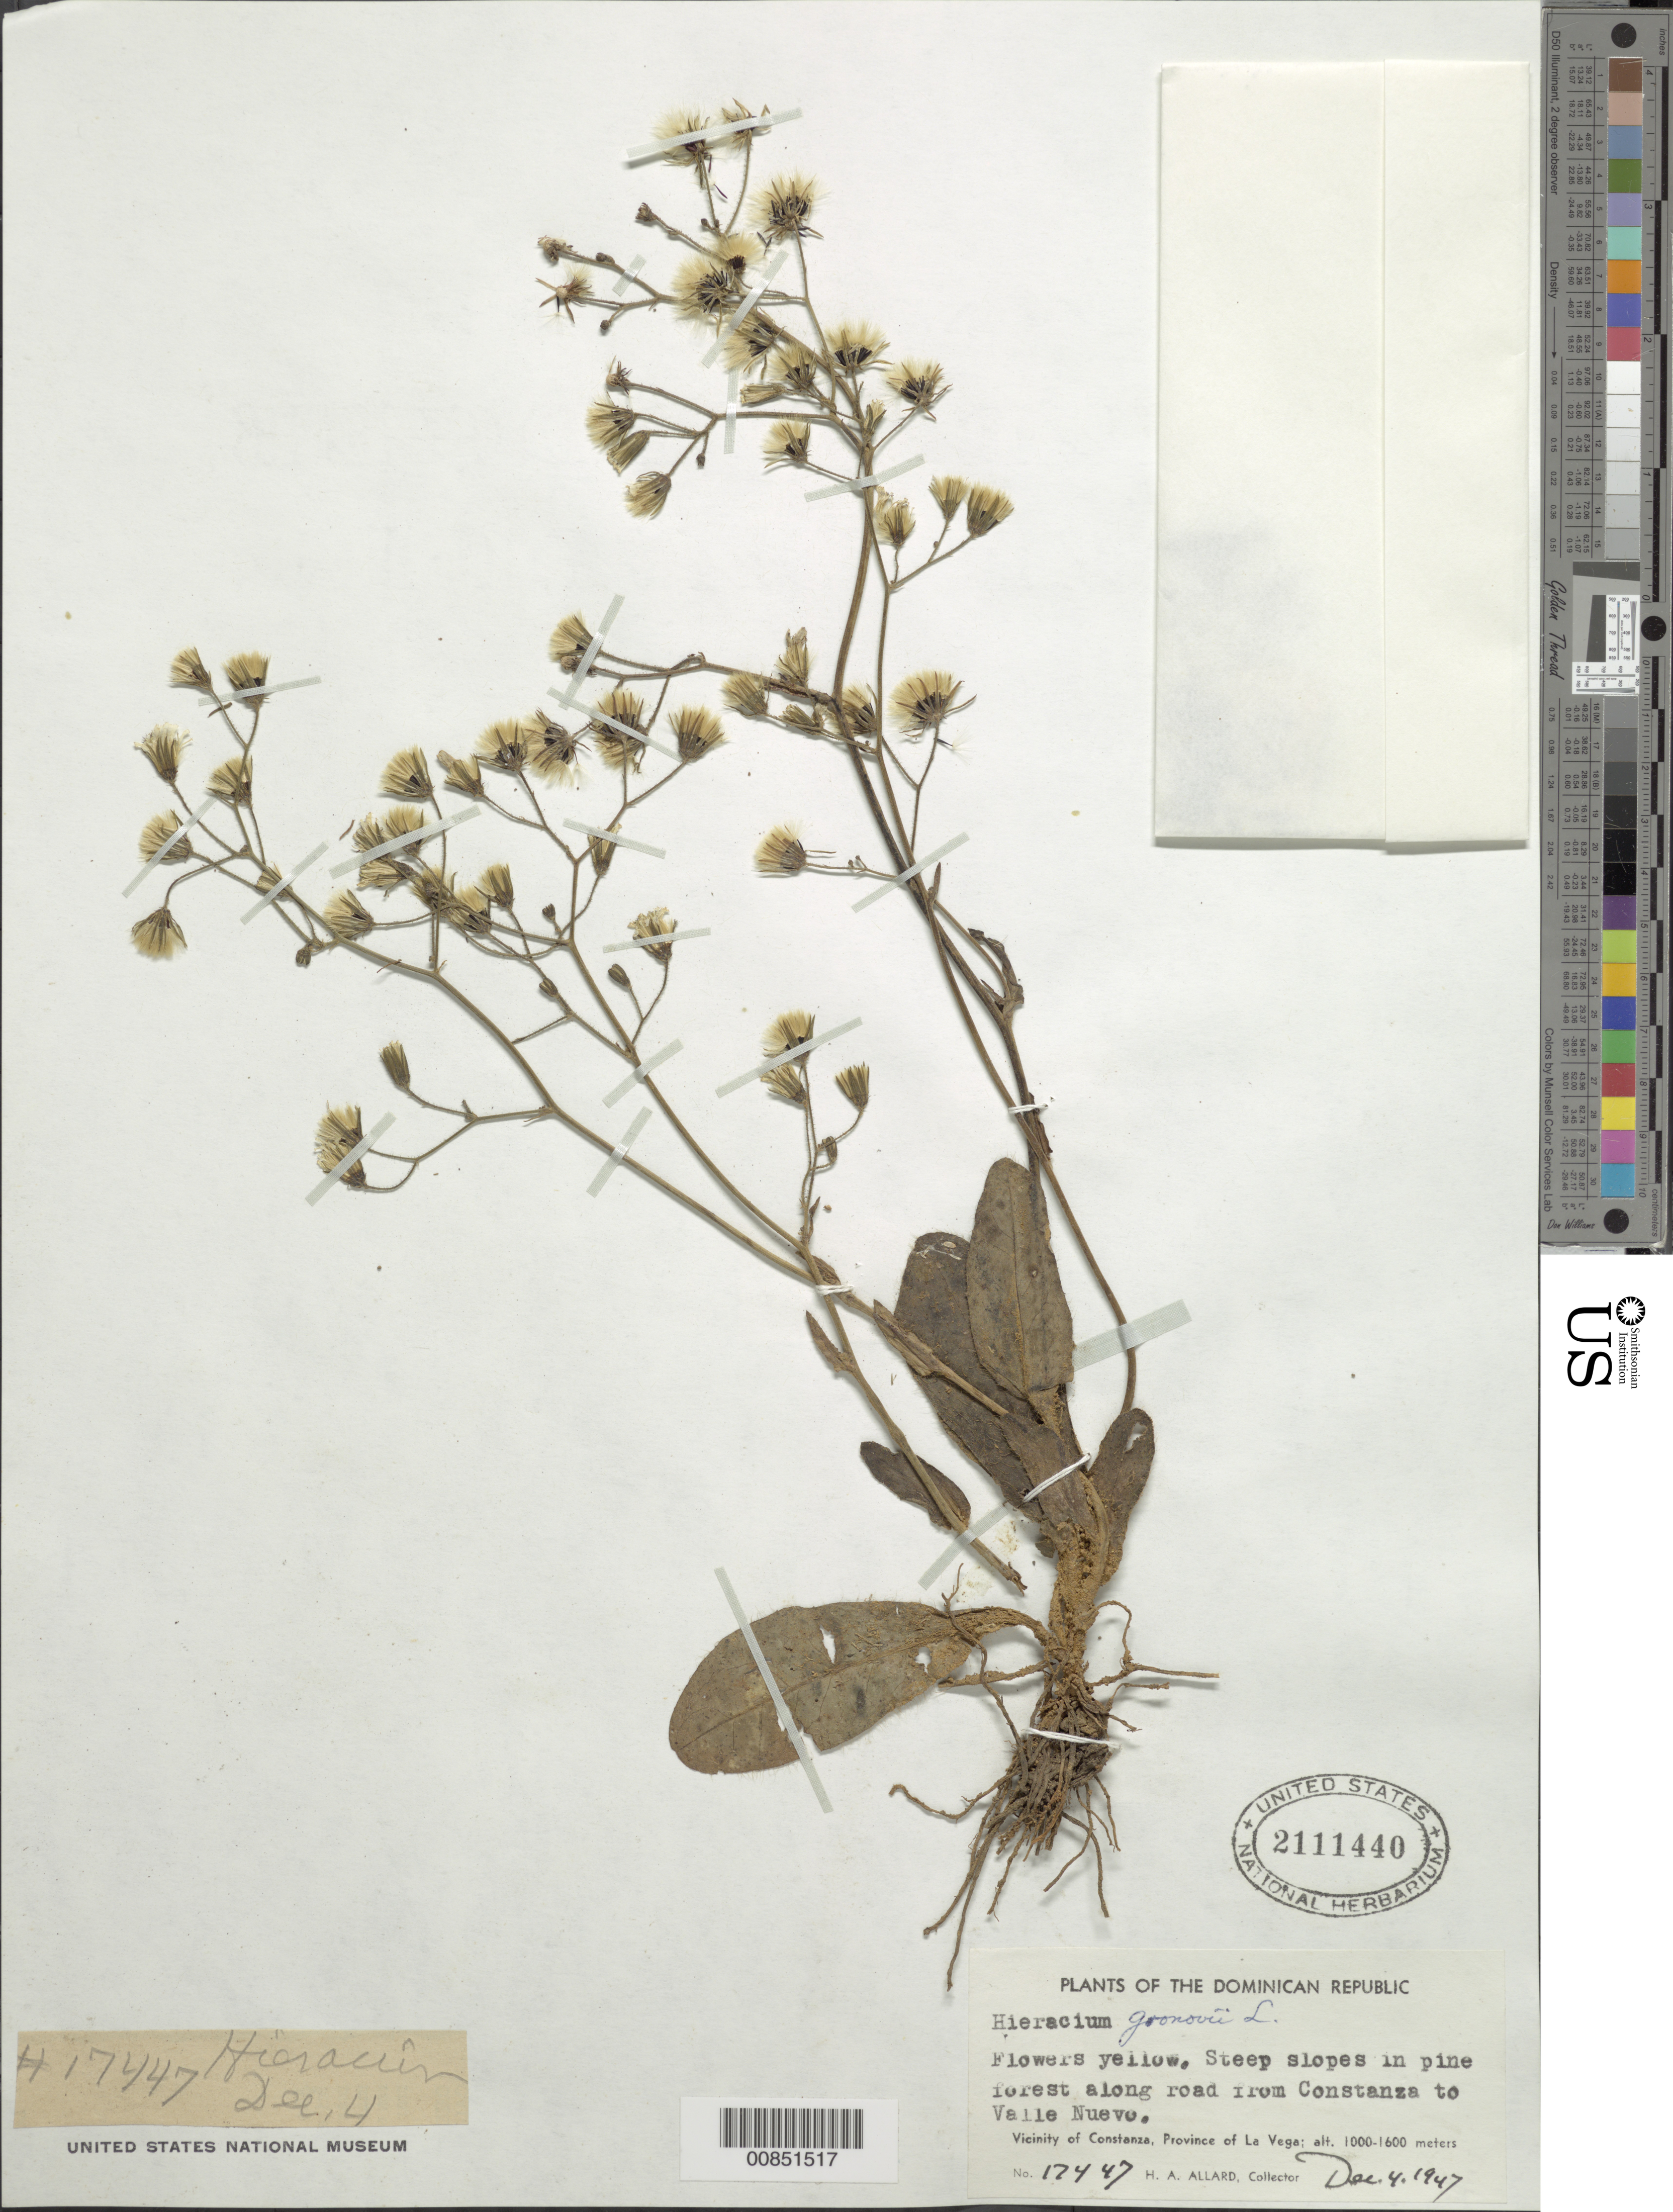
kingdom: Plantae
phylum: Tracheophyta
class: Magnoliopsida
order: Asterales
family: Asteraceae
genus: Hieracium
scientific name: Hieracium gronovii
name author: L.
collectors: H. A. Allard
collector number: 17447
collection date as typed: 04 Dec 1947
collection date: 1947-12-04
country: Dominican Republic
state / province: La Vega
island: Hispaniola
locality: Vicinity of Constanza, along road from Constanza to Valle Nuevo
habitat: Steep slopes in pine forest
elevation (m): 1000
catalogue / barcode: US 2111440